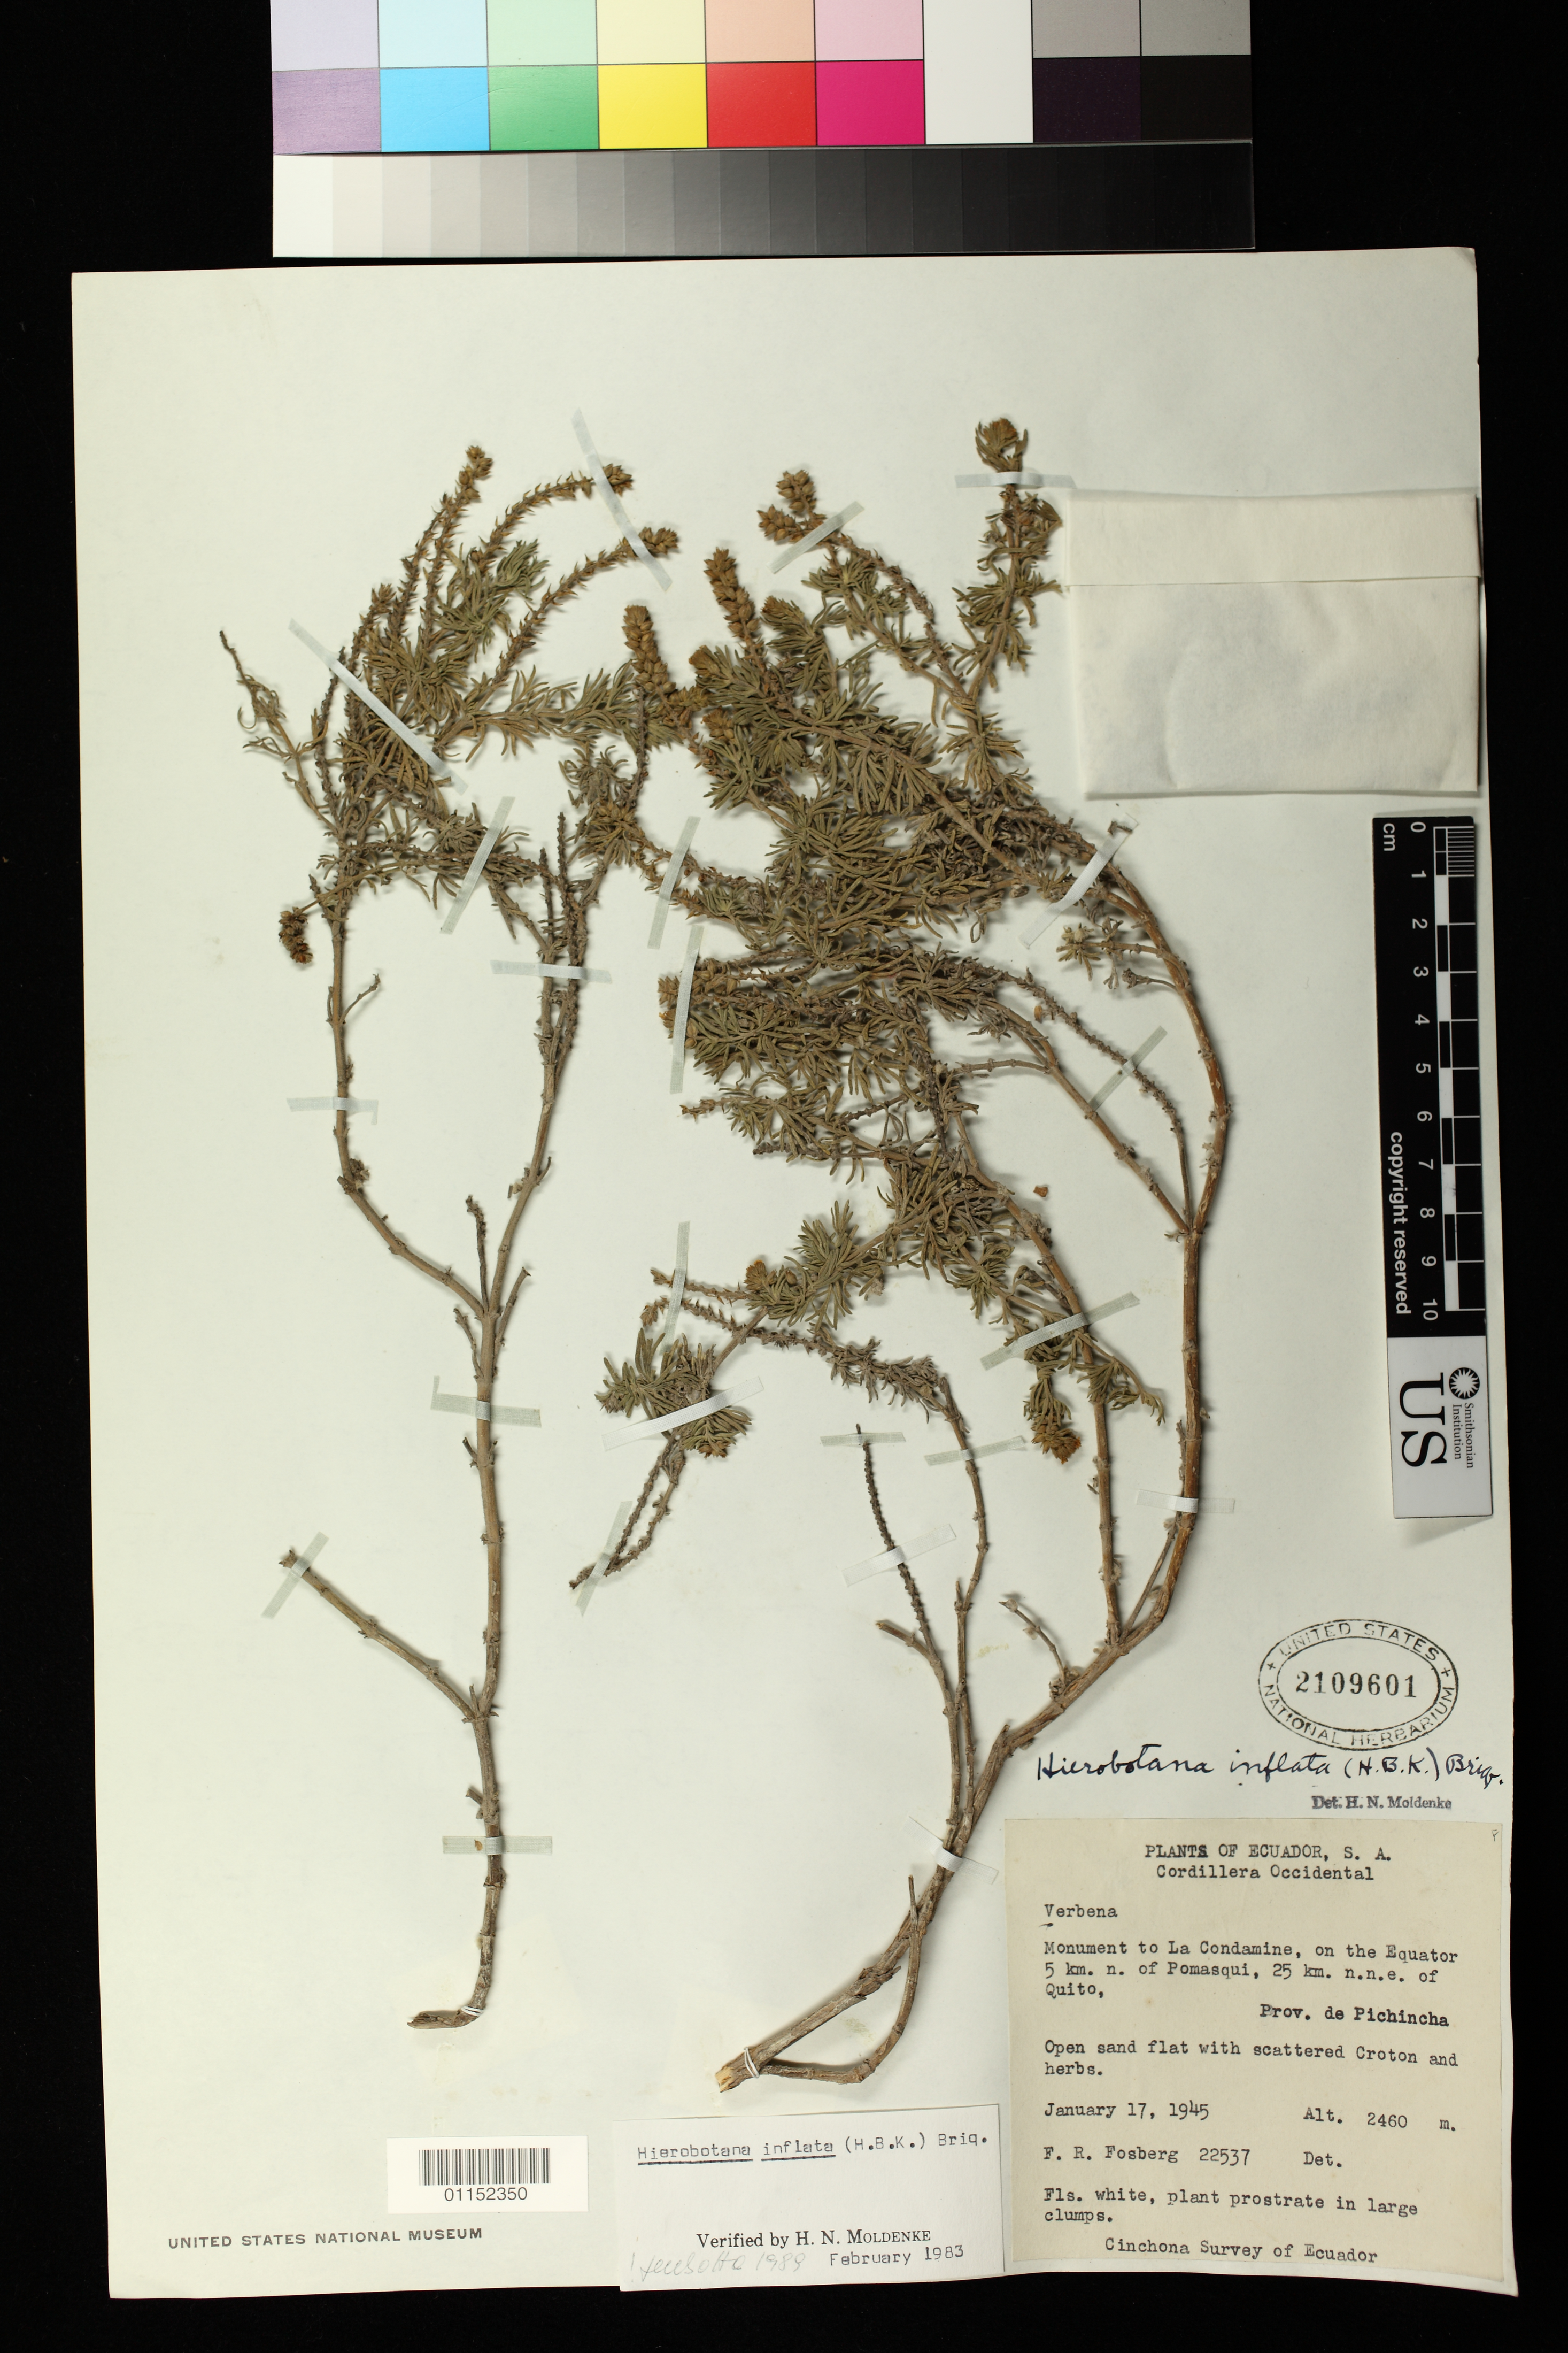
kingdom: Plantae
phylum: Tracheophyta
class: Magnoliopsida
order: Lamiales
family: Verbenaceae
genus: Hierobotana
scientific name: Hierobotana inflata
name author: (Kunth) Briq.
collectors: F. R. Fosberg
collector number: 22537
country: Ecuador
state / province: Pichincha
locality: Monument to La Condamine, on the Equator, N of Pomasqui, NNE of Quito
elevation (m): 2460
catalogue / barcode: US 22109601